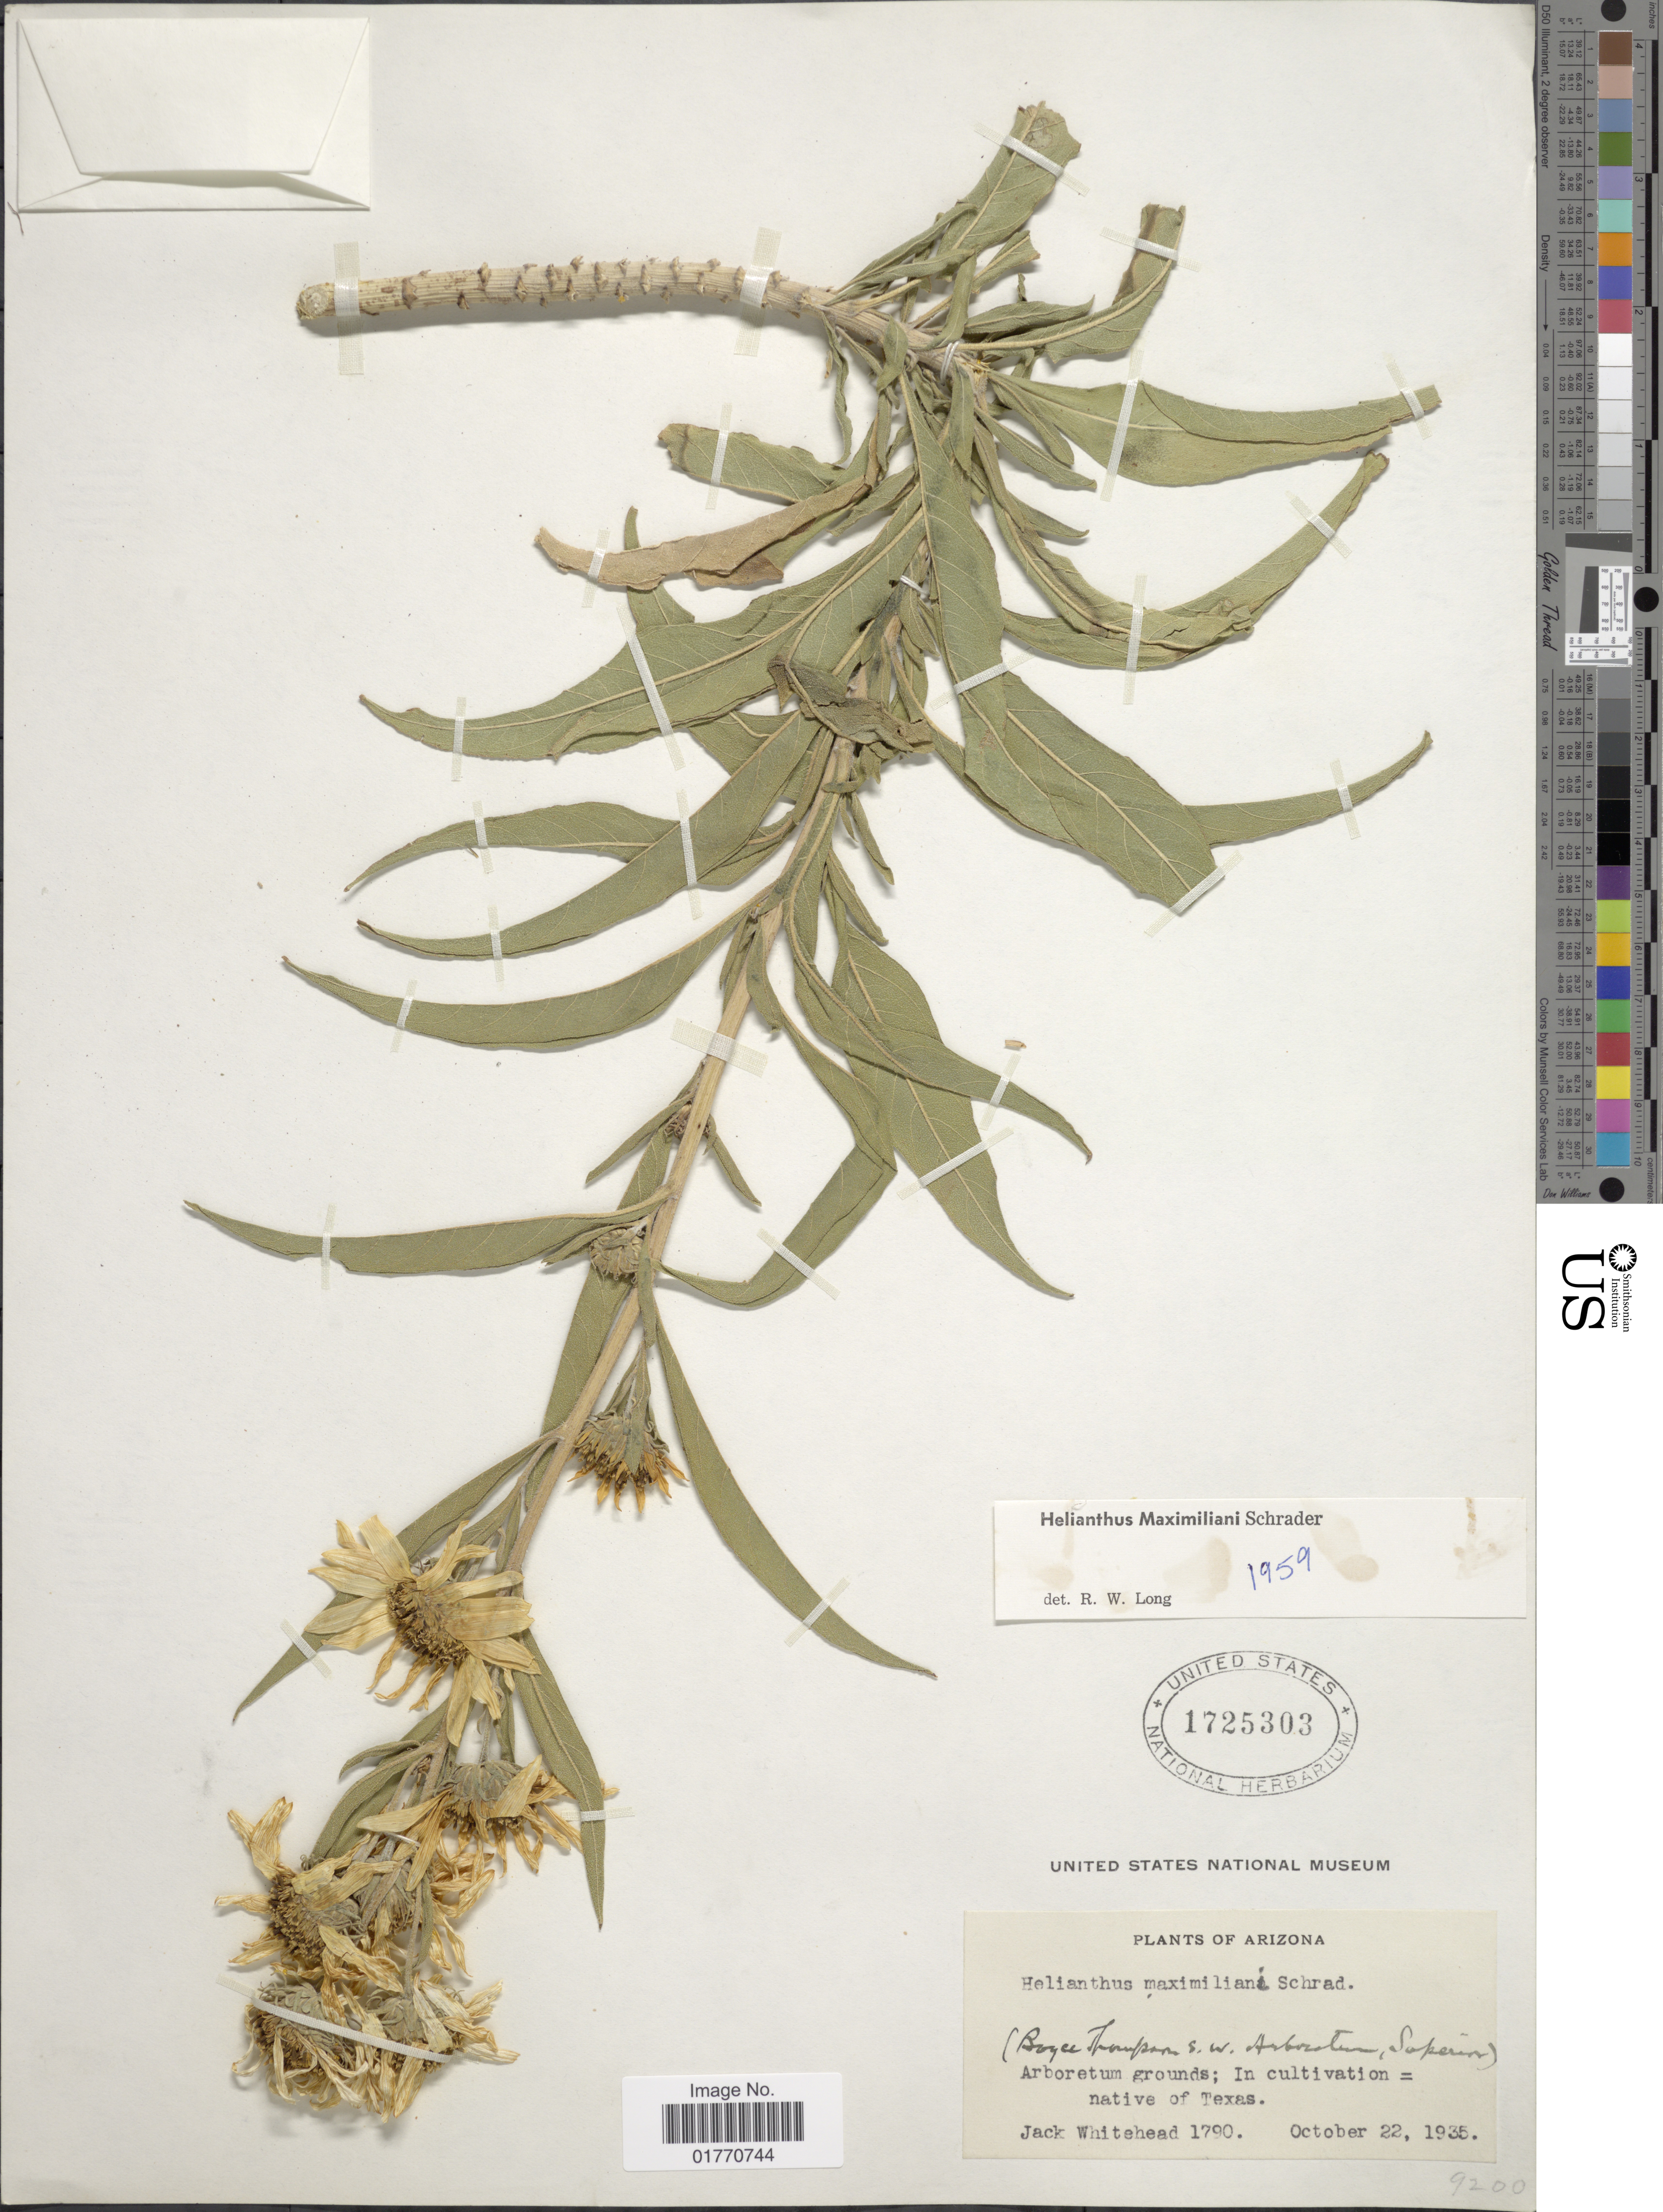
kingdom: Plantae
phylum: Tracheophyta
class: Magnoliopsida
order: Asterales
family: Asteraceae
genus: Helianthus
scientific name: Helianthus maximiliani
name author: Schrad.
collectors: J. Whitehead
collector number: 1790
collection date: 1935-10-22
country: United States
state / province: Arizona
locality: Arboretum grounds; in cultivation=native of Texas.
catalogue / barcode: US 1725303